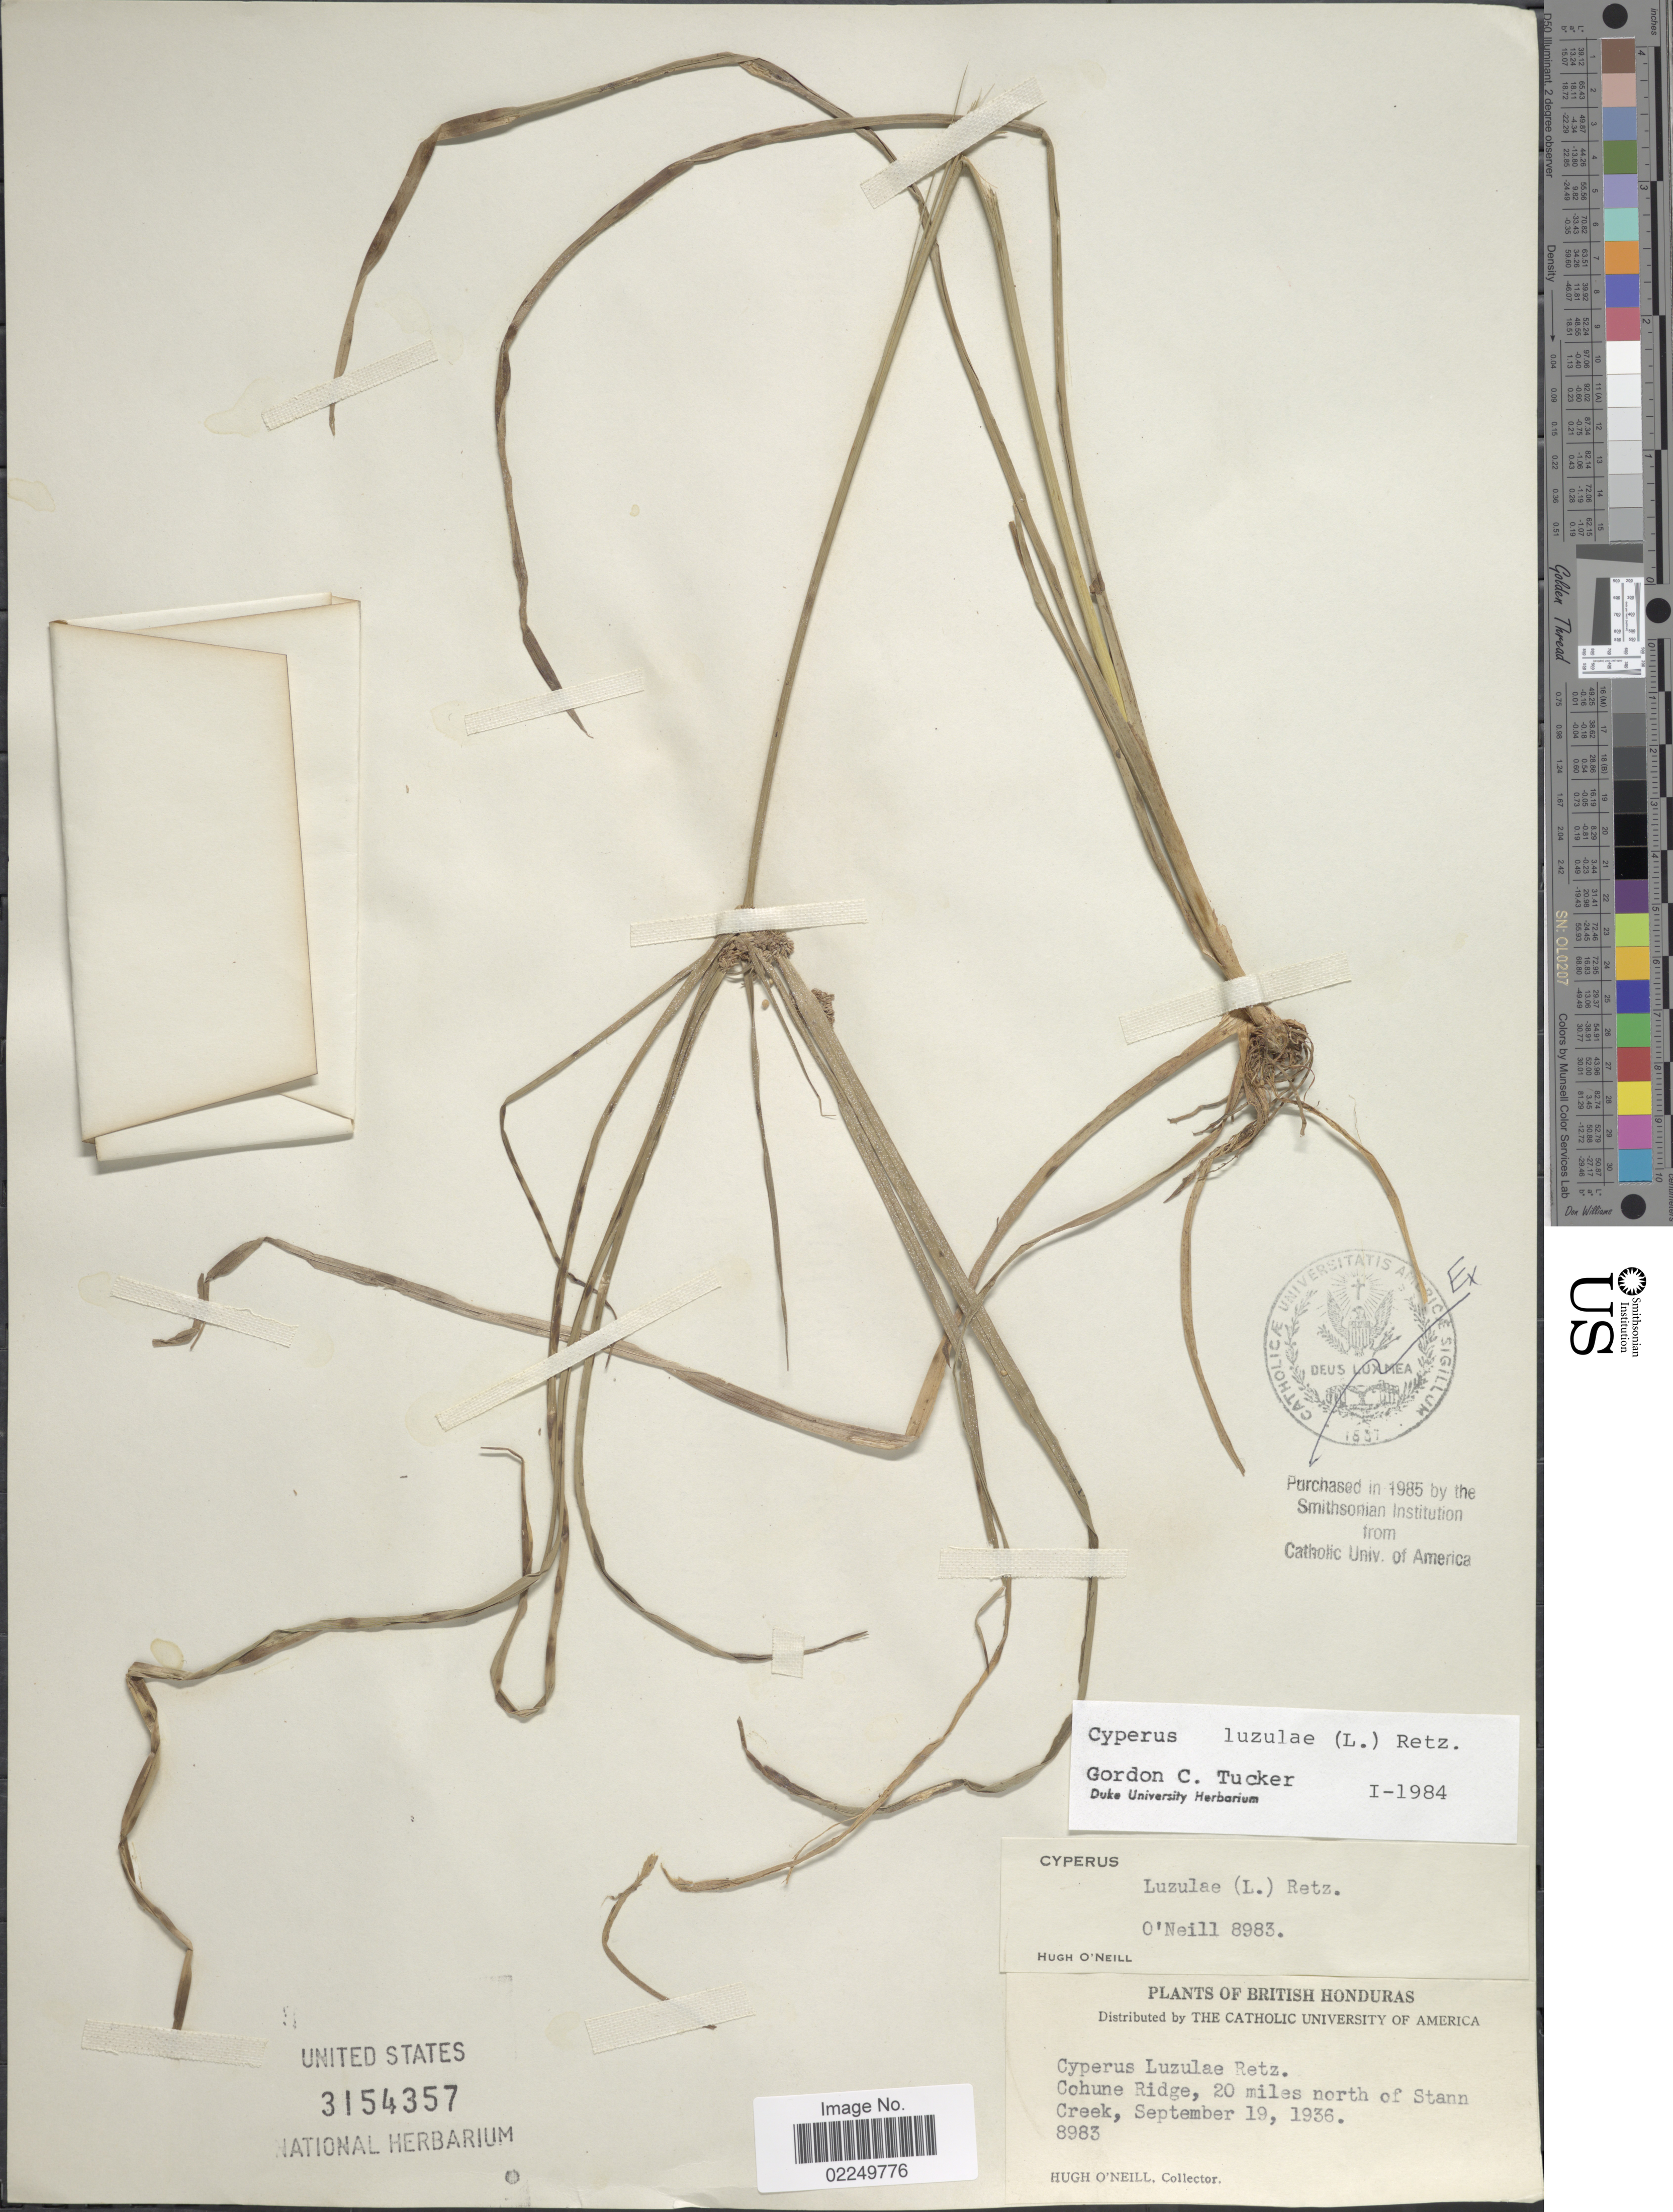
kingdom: Plantae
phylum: Tracheophyta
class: Liliopsida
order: Poales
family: Cyperaceae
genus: Cyperus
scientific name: Cyperus luzulae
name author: (L.) Rottb. ex Retz.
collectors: H. O'Neill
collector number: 8983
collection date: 1936-09-19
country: Belize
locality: British Honduras, Cohune Ridge, 20 miles north of Stann Creek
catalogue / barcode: US 3154357